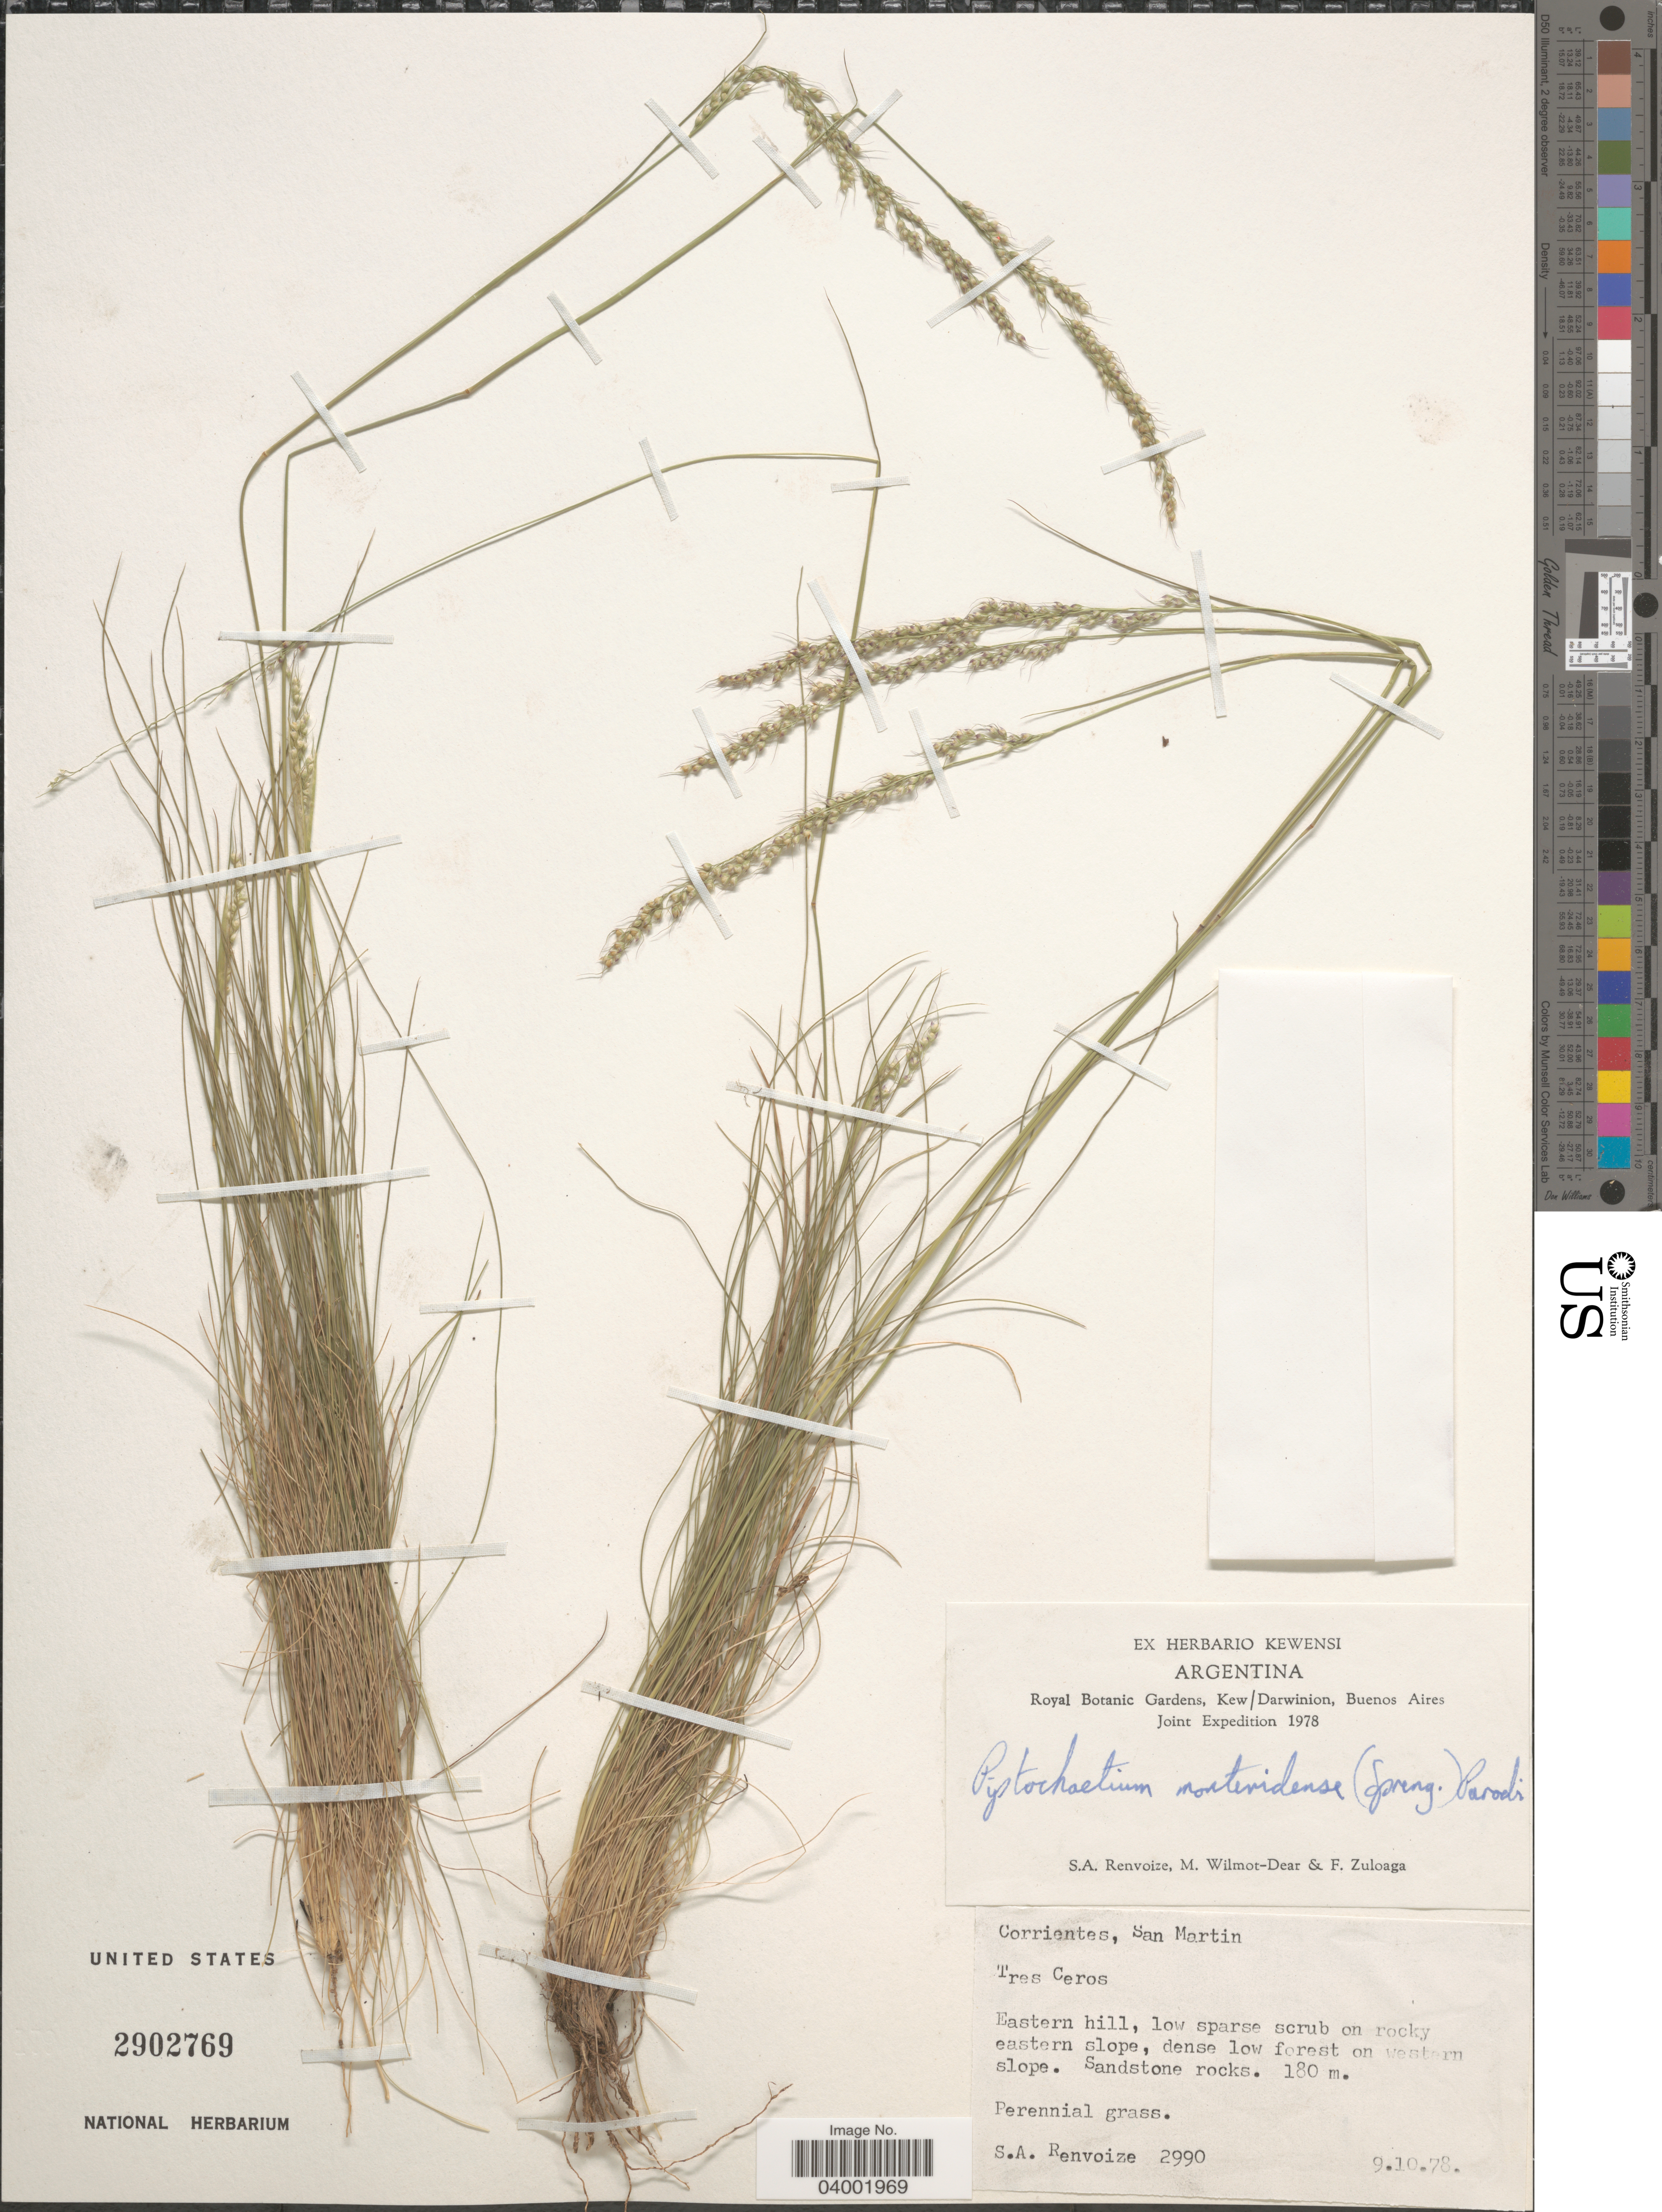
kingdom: Plantae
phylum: Tracheophyta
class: Liliopsida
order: Poales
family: Poaceae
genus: Piptochaetium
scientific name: Piptochaetium montevidense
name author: (Spreng.) Parodi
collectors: S. A. Renvoize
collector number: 2990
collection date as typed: Transcribed d/m/y: 9/10/78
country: Argentina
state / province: Corrientes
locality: San Martin. Tres Ceros. Eastern hill.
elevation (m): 180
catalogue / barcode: US 2902769